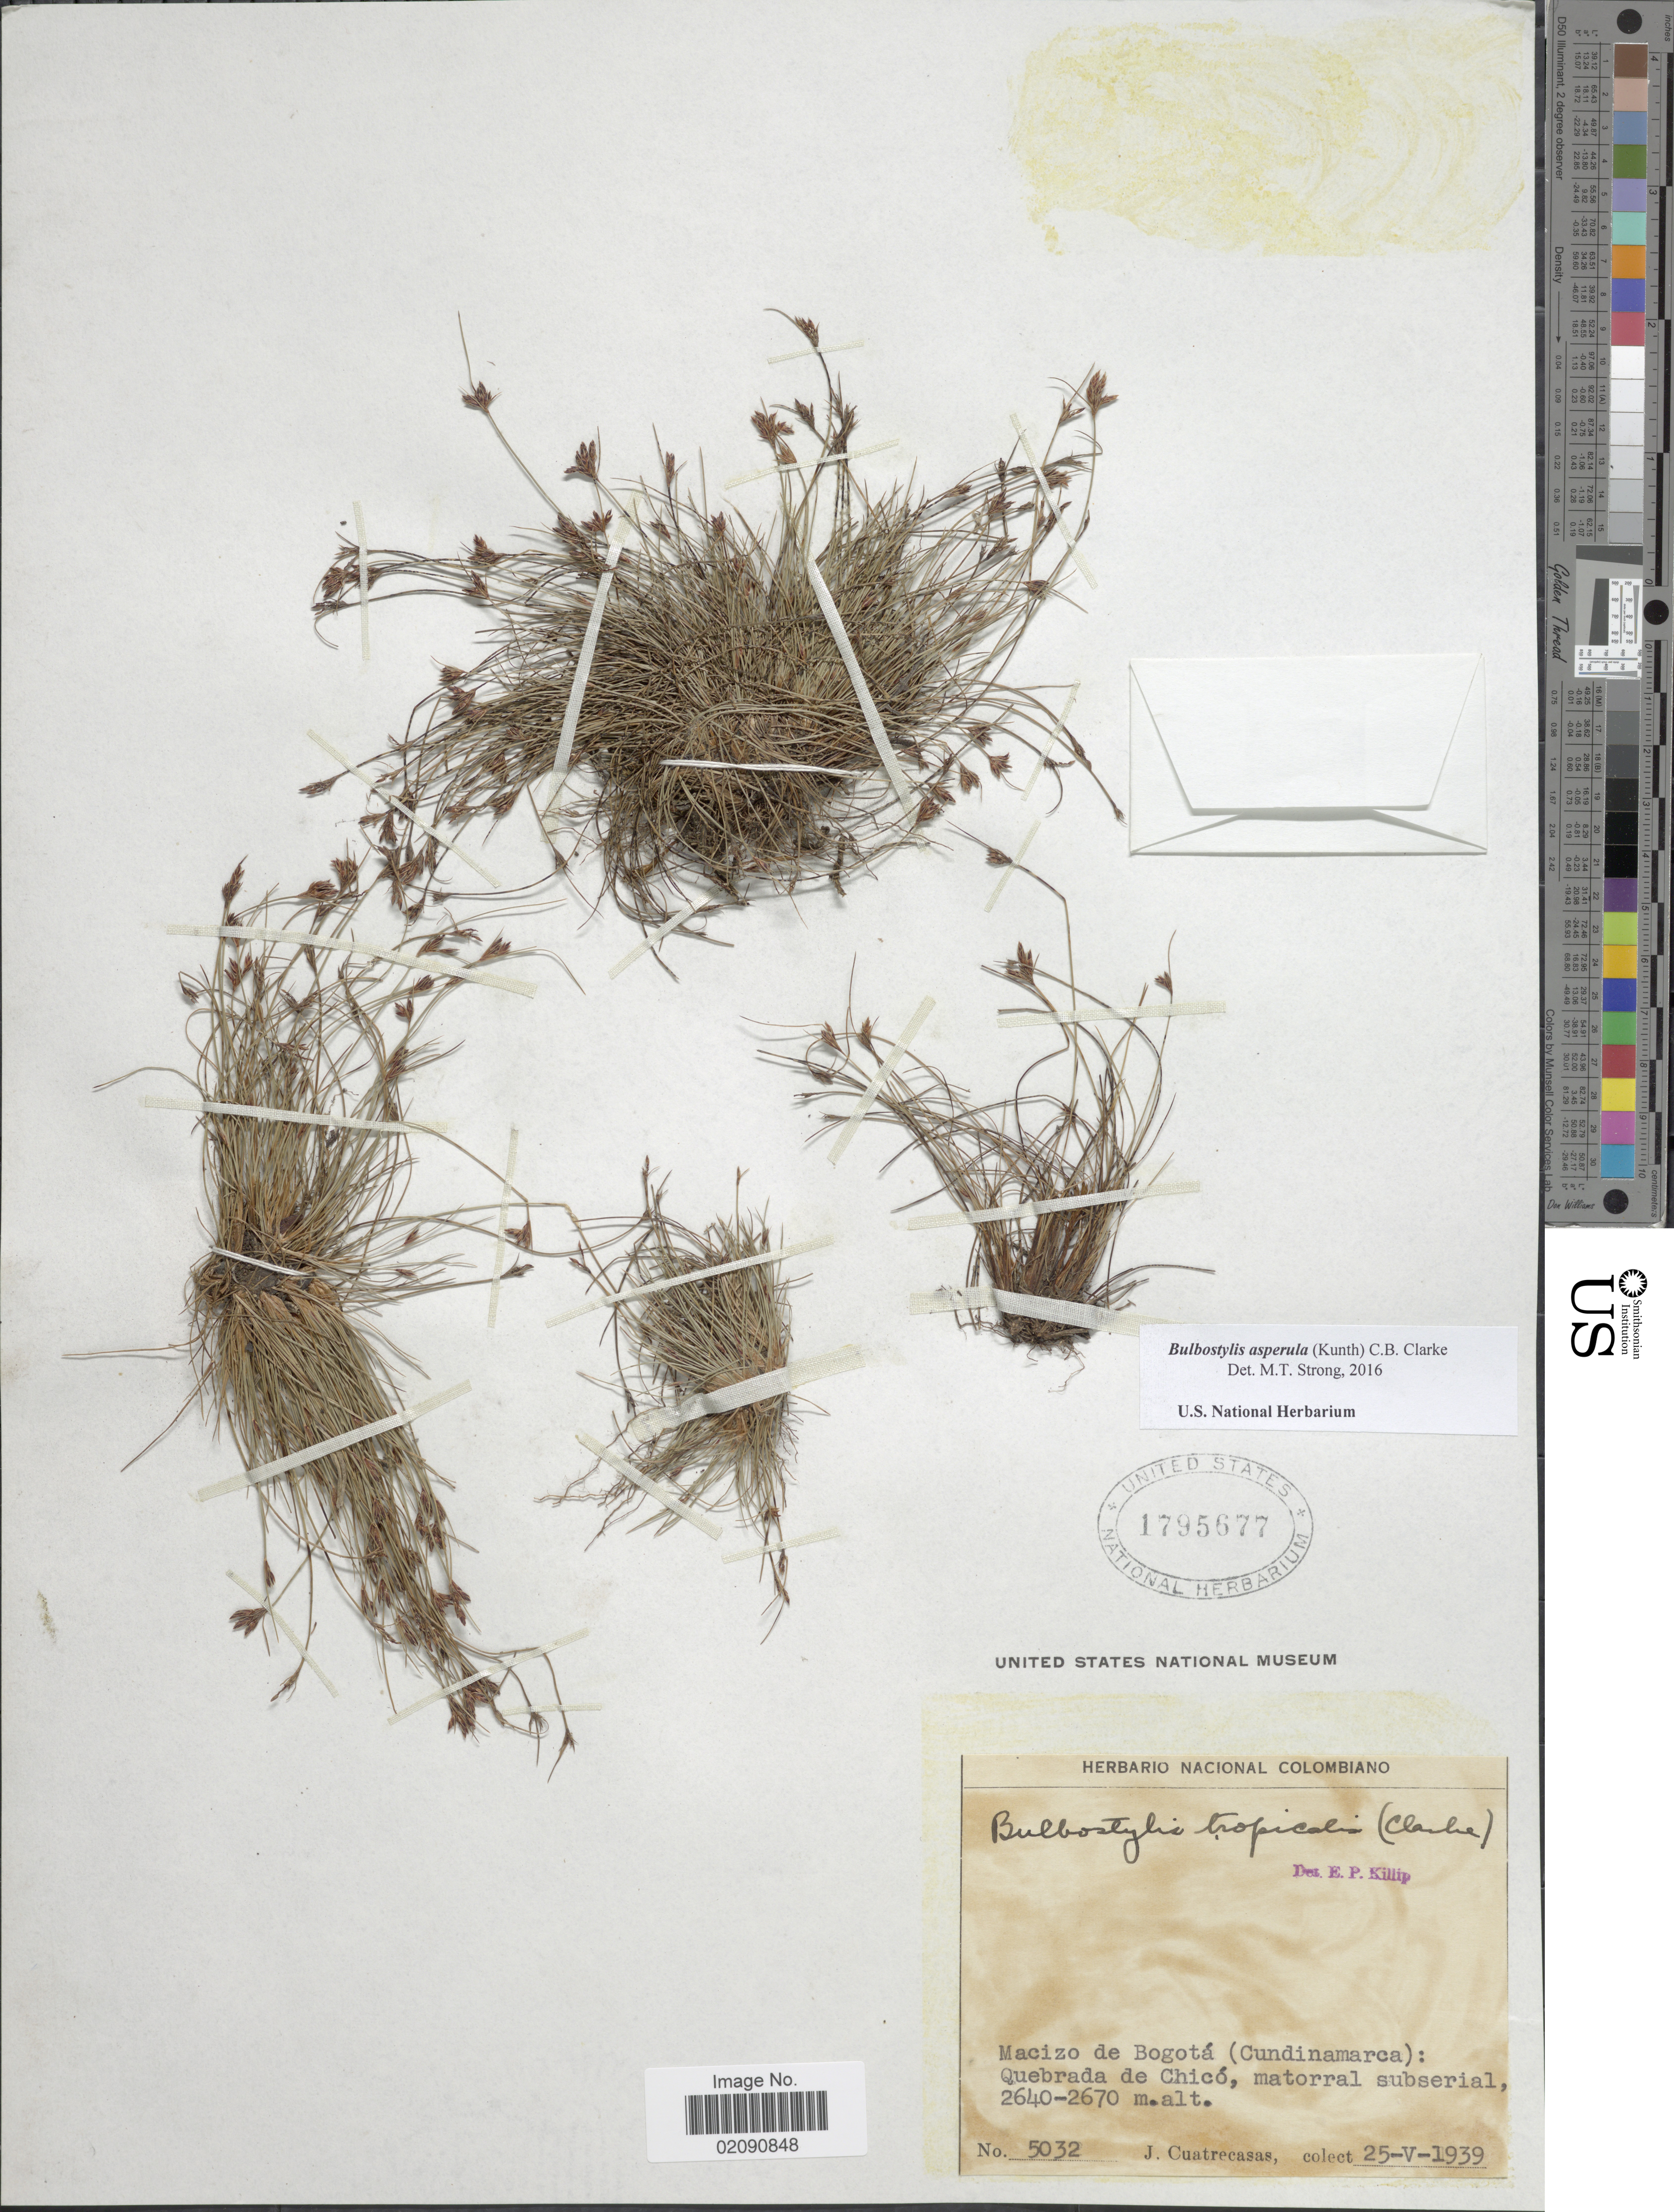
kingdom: Plantae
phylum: Tracheophyta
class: Liliopsida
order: Poales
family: Cyperaceae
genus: Bulbostylis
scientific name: Bulbostylis asperula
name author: (Kunth) C.B. Clarke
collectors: J. Cuatrecasas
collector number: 5032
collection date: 1939-05-25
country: Colombia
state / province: Cundinamarca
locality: Macizo de Bogota: Quebrada de Chico.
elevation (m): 2640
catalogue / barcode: US 1795677